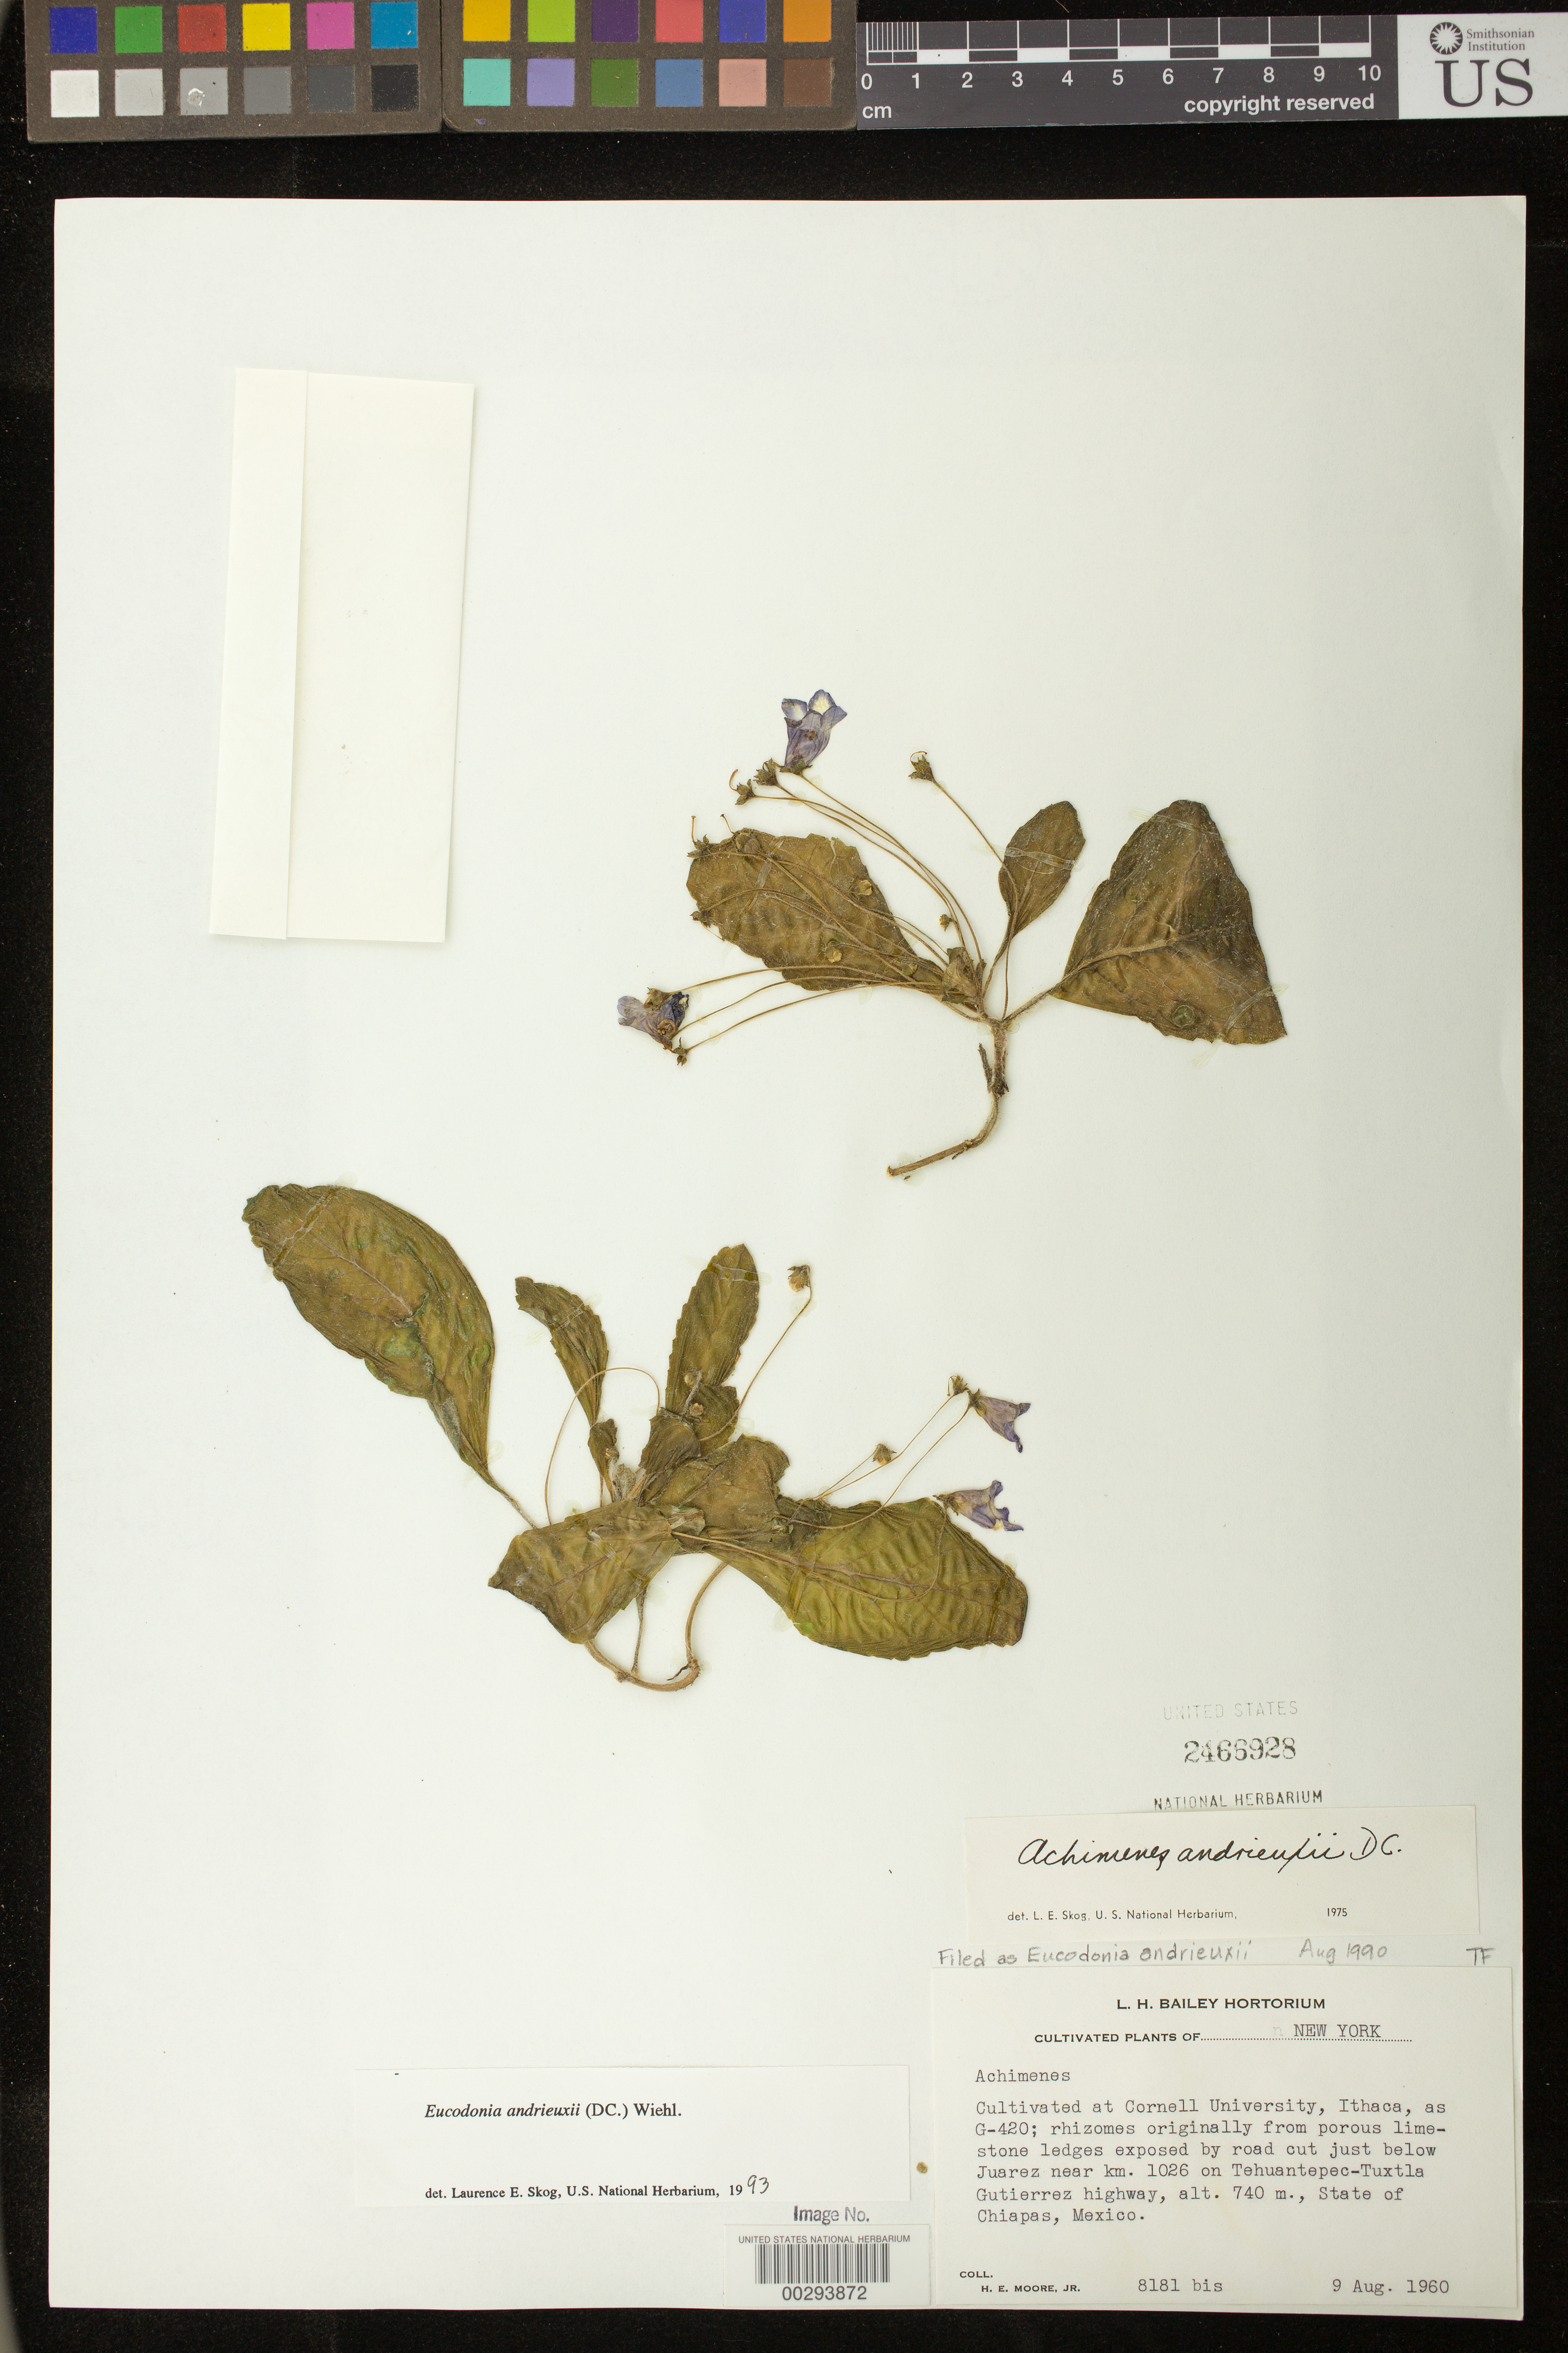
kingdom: Plantae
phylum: Tracheophyta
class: Magnoliopsida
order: Lamiales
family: Gesneriaceae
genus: Eucodonia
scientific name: Eucodonia andrieuxii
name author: (DC.) Wiehler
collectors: H. E. Moore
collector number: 8181 bis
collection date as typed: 09 Aug 1960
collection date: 1960-08-09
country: Mexico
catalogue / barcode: US 2466928